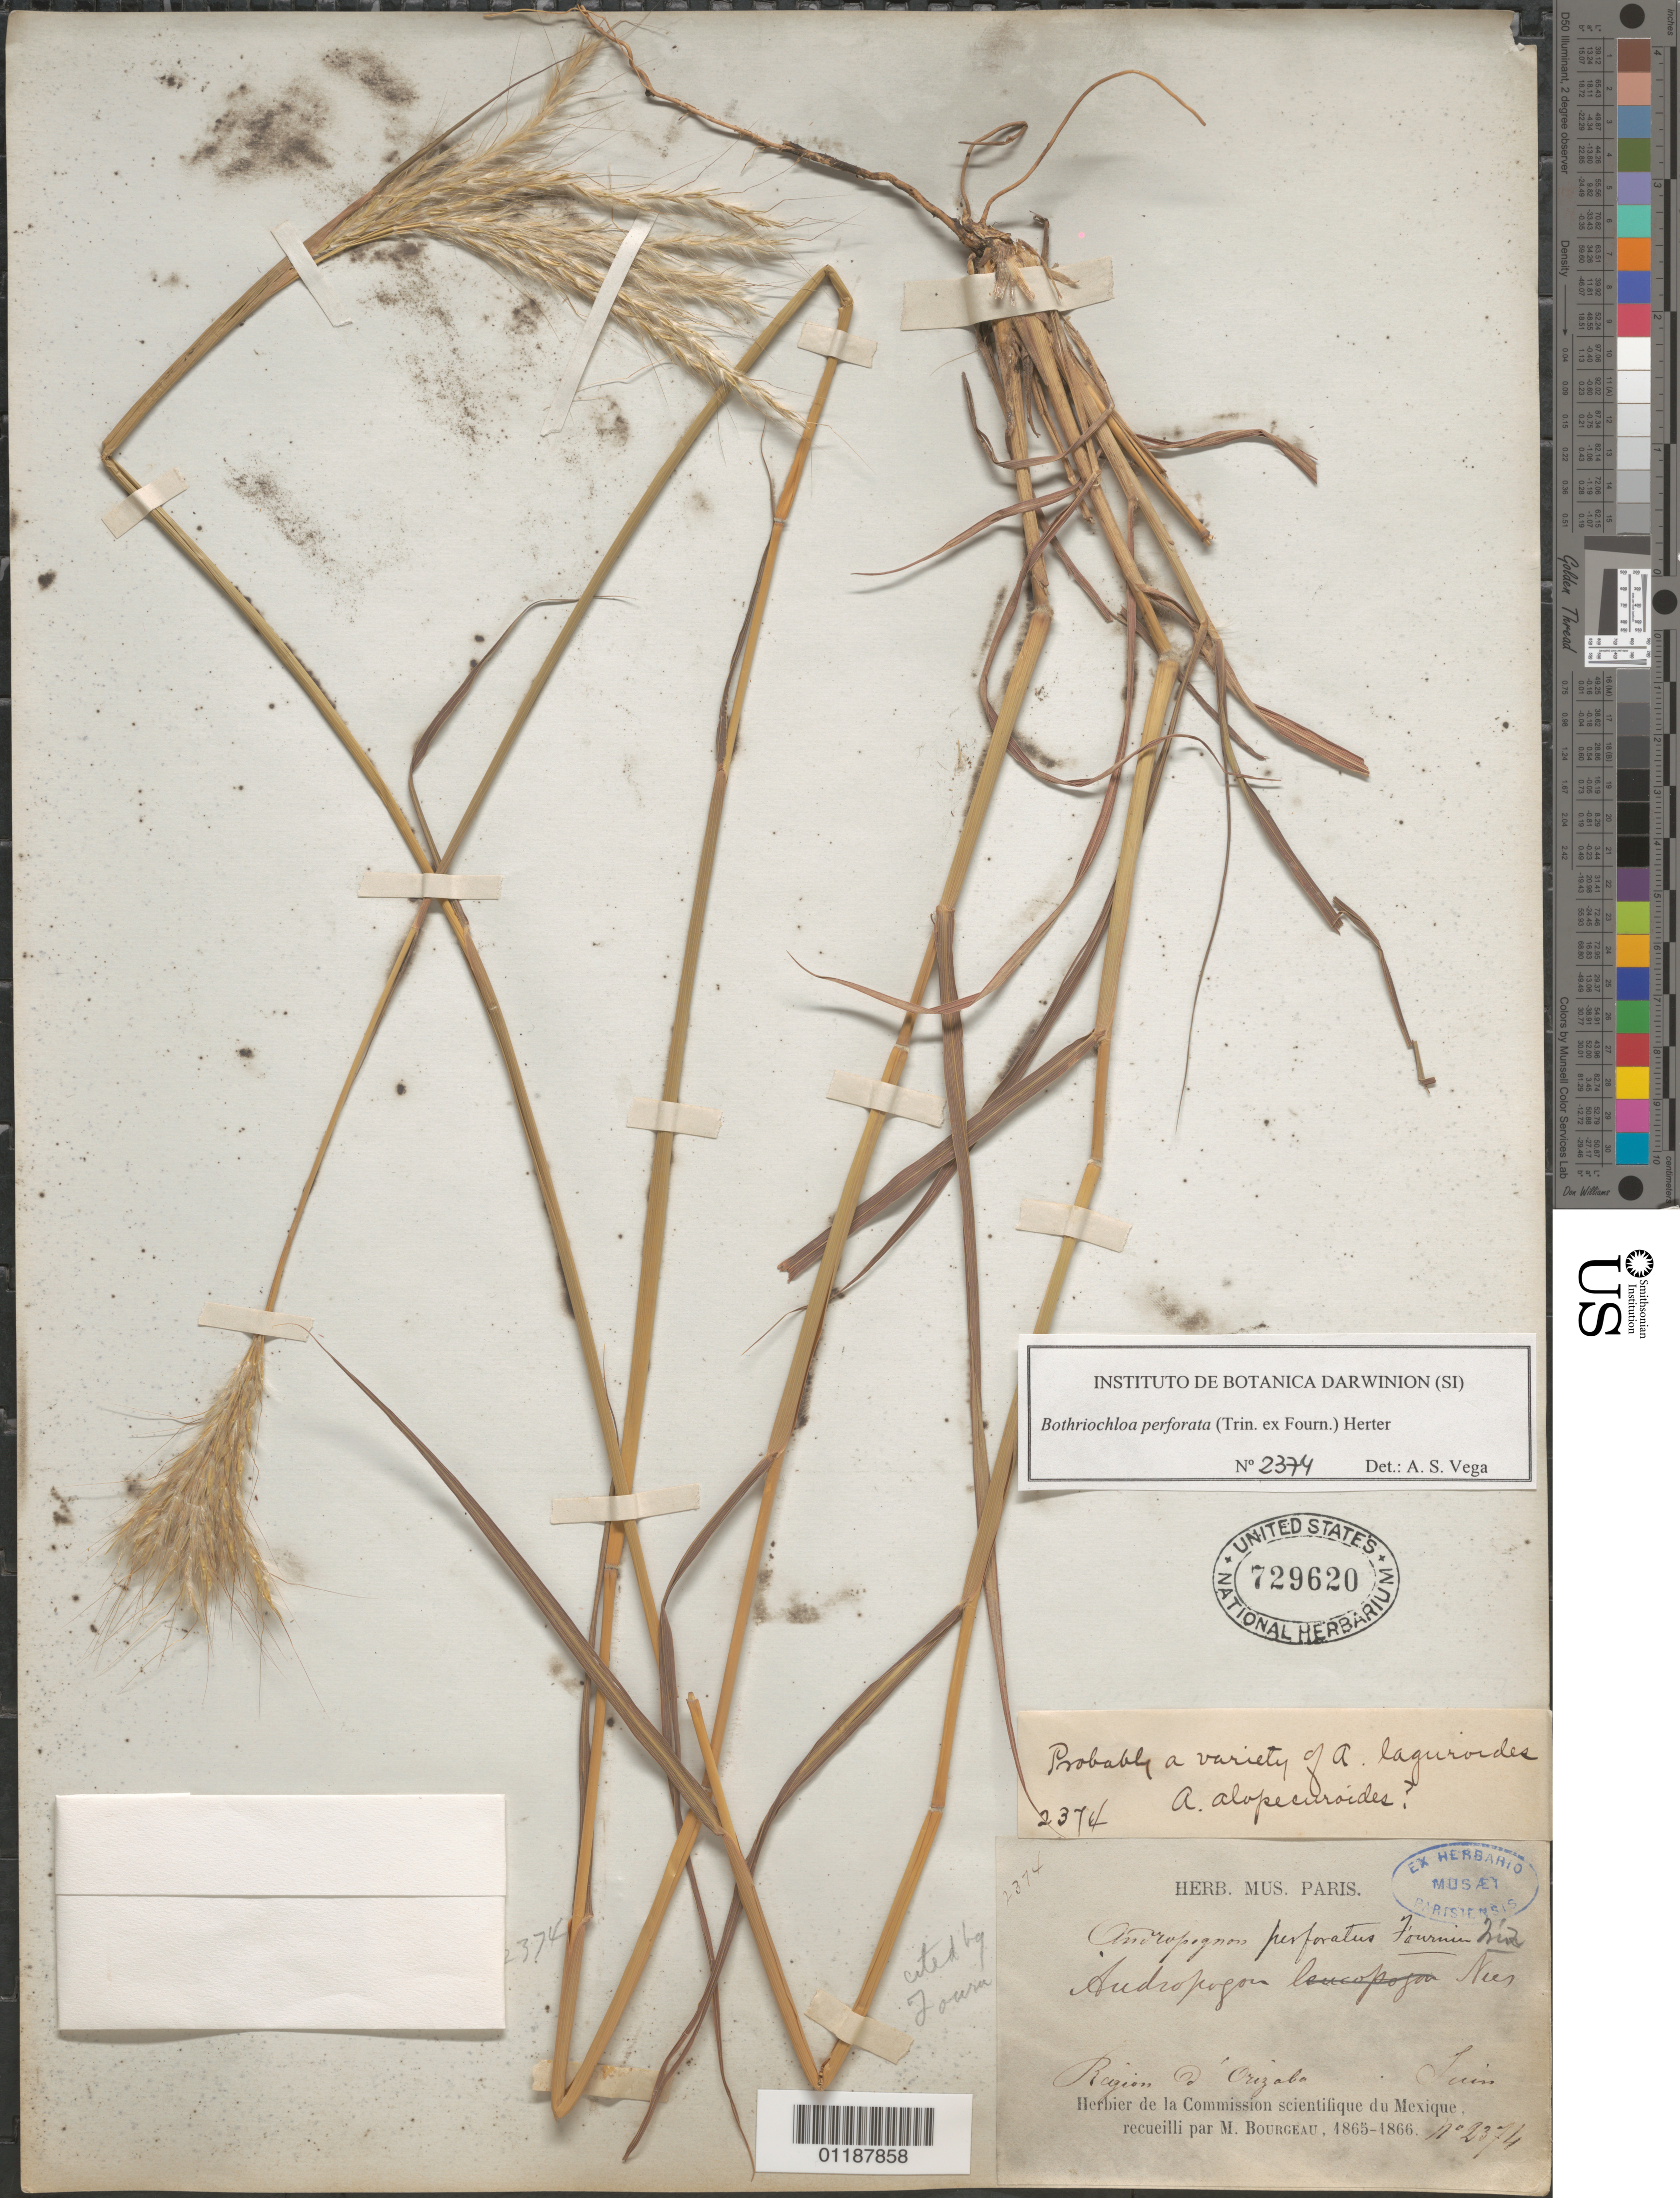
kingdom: Plantae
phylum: Tracheophyta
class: Liliopsida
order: Poales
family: Poaceae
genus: Bothriochloa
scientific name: Bothriochloa perforata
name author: (Trin. ex E. Fourn.) Herter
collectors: M. Bourgeau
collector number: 2376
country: Mexico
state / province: Veracruz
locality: Orizaba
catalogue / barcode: US 729620